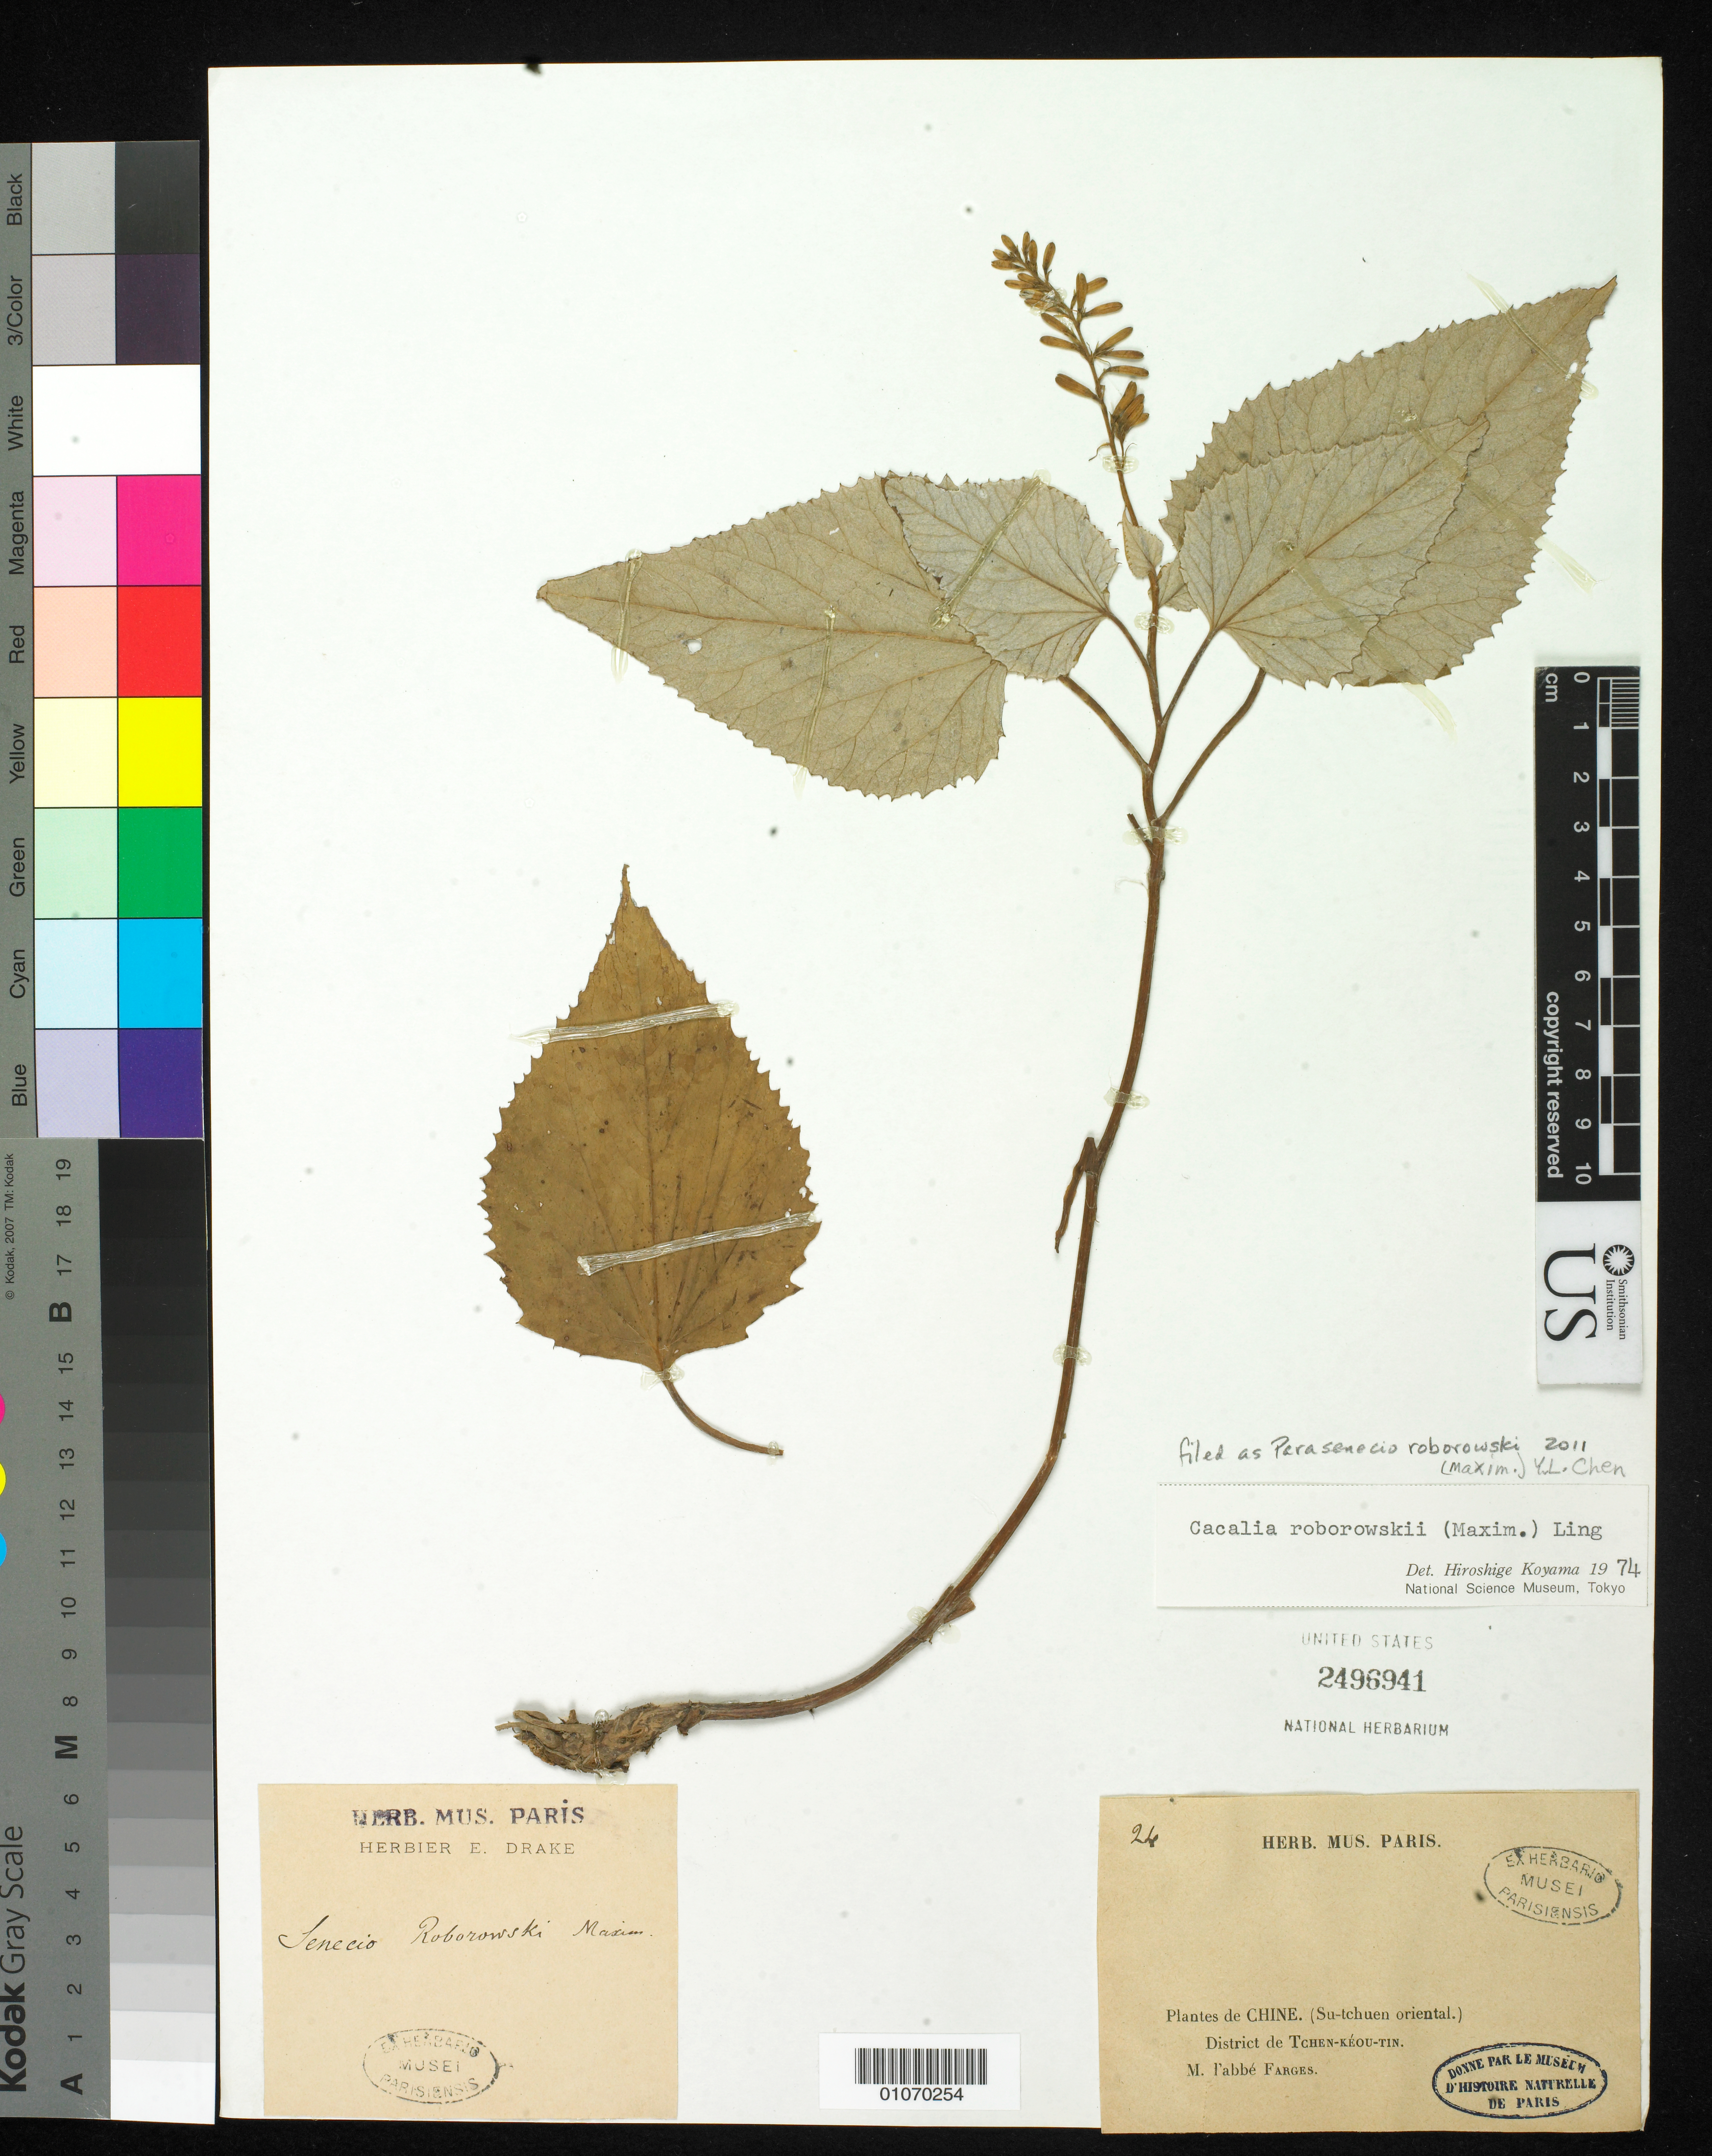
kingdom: Plantae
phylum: Tracheophyta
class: Magnoliopsida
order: Asterales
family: Asteraceae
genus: Parasenecio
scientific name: Parasenecio roborowskii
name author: (Maxim.) Y.L. Chen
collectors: P. G. Farges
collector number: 26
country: China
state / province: Sichuan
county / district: Tchen-Keou-tin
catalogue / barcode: US 2496941